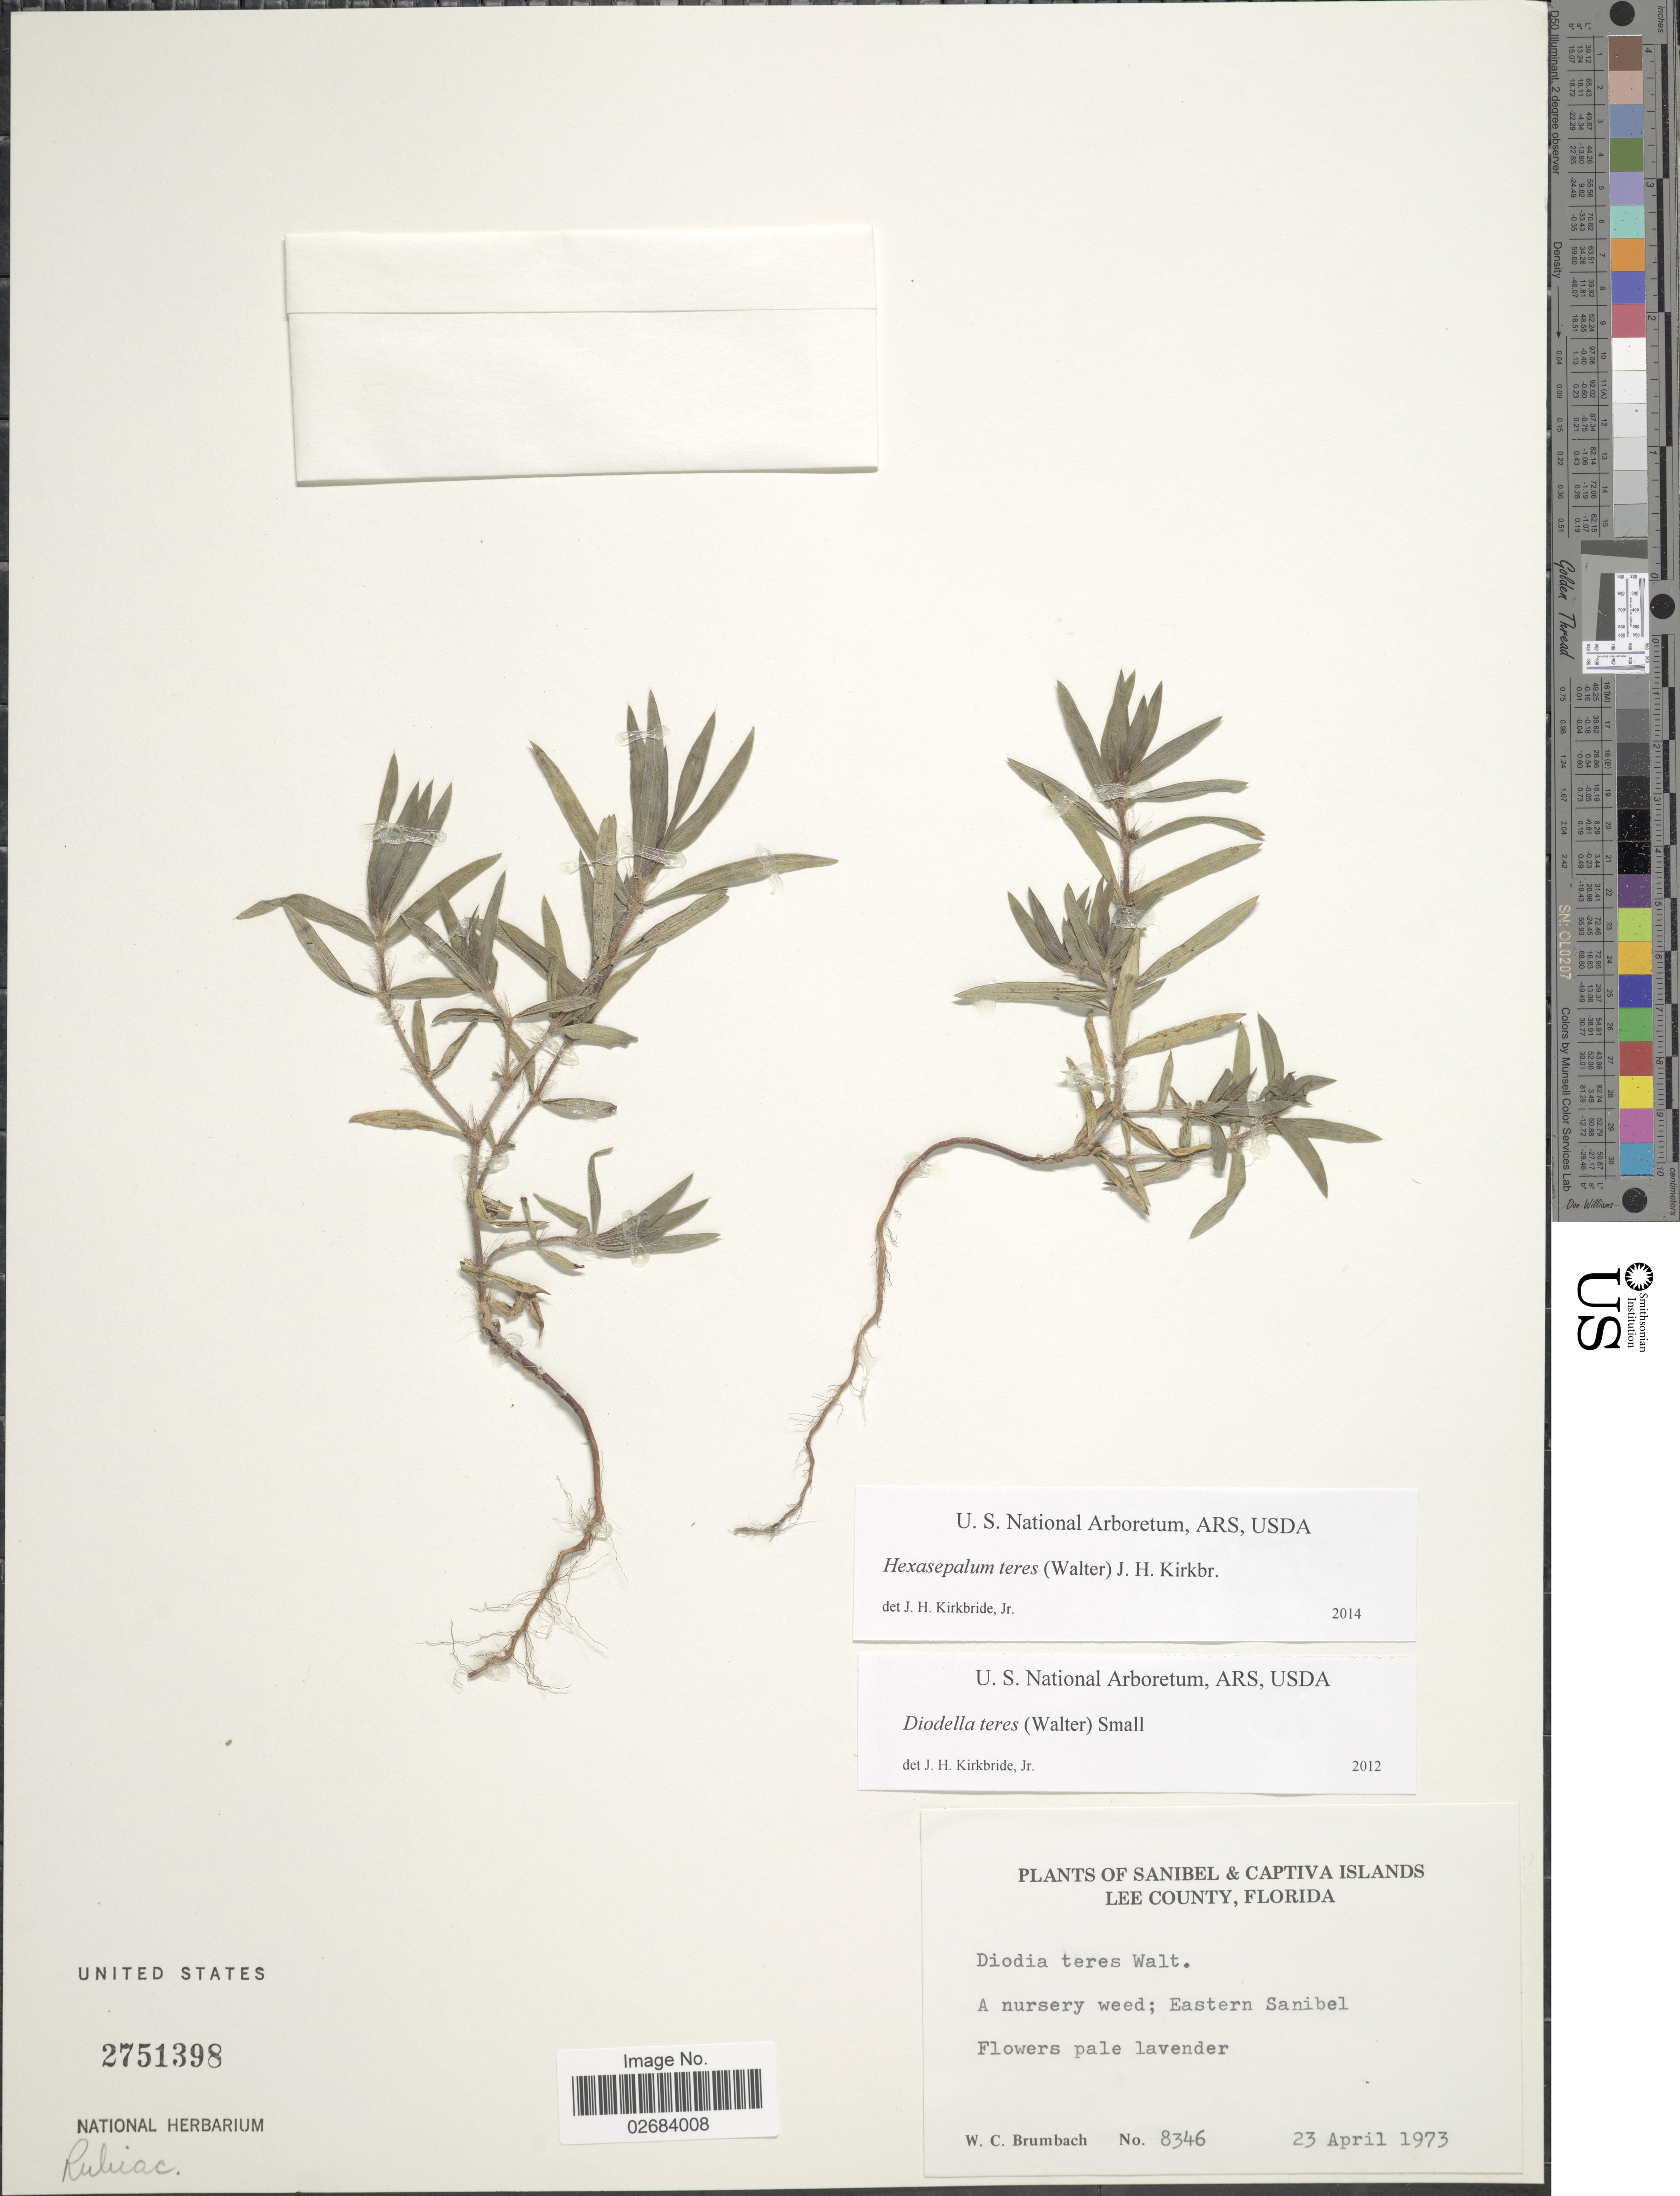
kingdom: Plantae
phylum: Tracheophyta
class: Magnoliopsida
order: Gentianales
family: Rubiaceae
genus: Diodia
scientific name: Diodia teres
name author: Walter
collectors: W. C. Brumbach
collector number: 8346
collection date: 1973-04-23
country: United States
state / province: Florida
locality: Sanibel & Captiva Islands, Lee County, Eastern Sanibel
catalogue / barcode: US 2751398